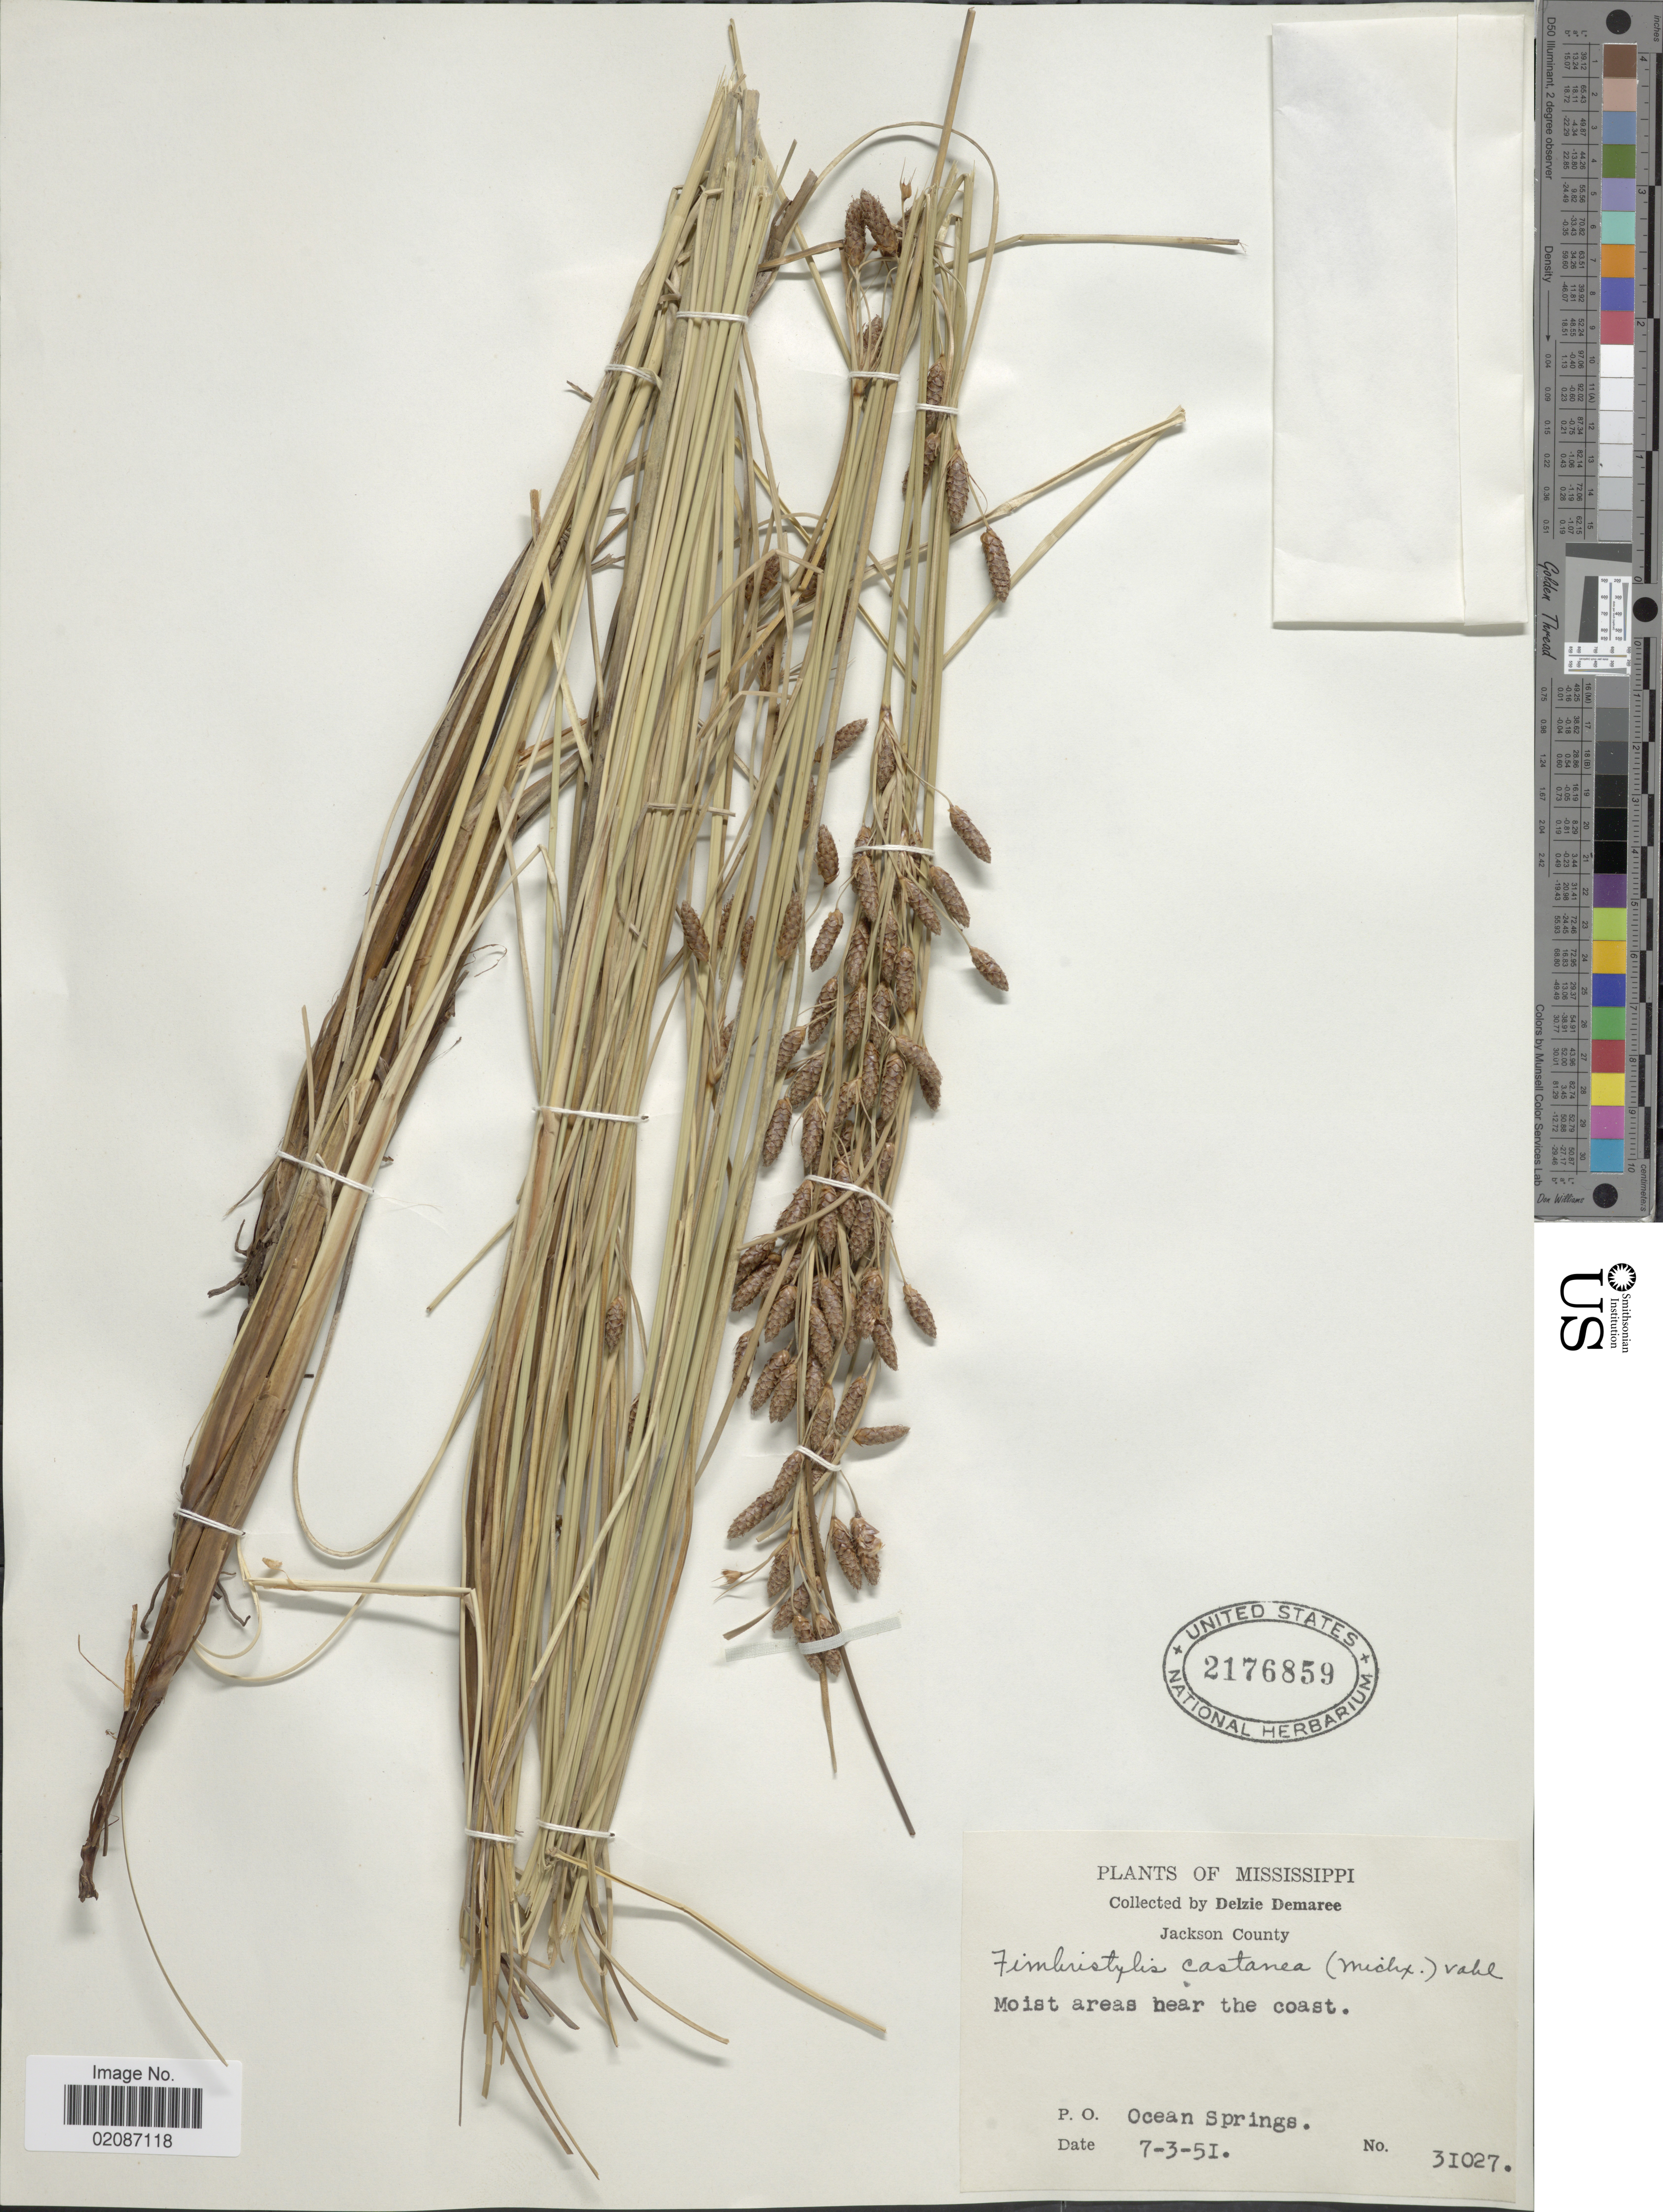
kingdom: Plantae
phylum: Tracheophyta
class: Liliopsida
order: Poales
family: Cyperaceae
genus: Fimbristylis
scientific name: Fimbristylis puberula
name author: (Michx.) Vahl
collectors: D. Demaree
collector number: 31027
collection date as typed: Transcribed d/m/y: 3/7/51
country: United States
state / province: Mississippi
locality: Jackson County, P.O. Ocean Springs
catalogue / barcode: US 2176859